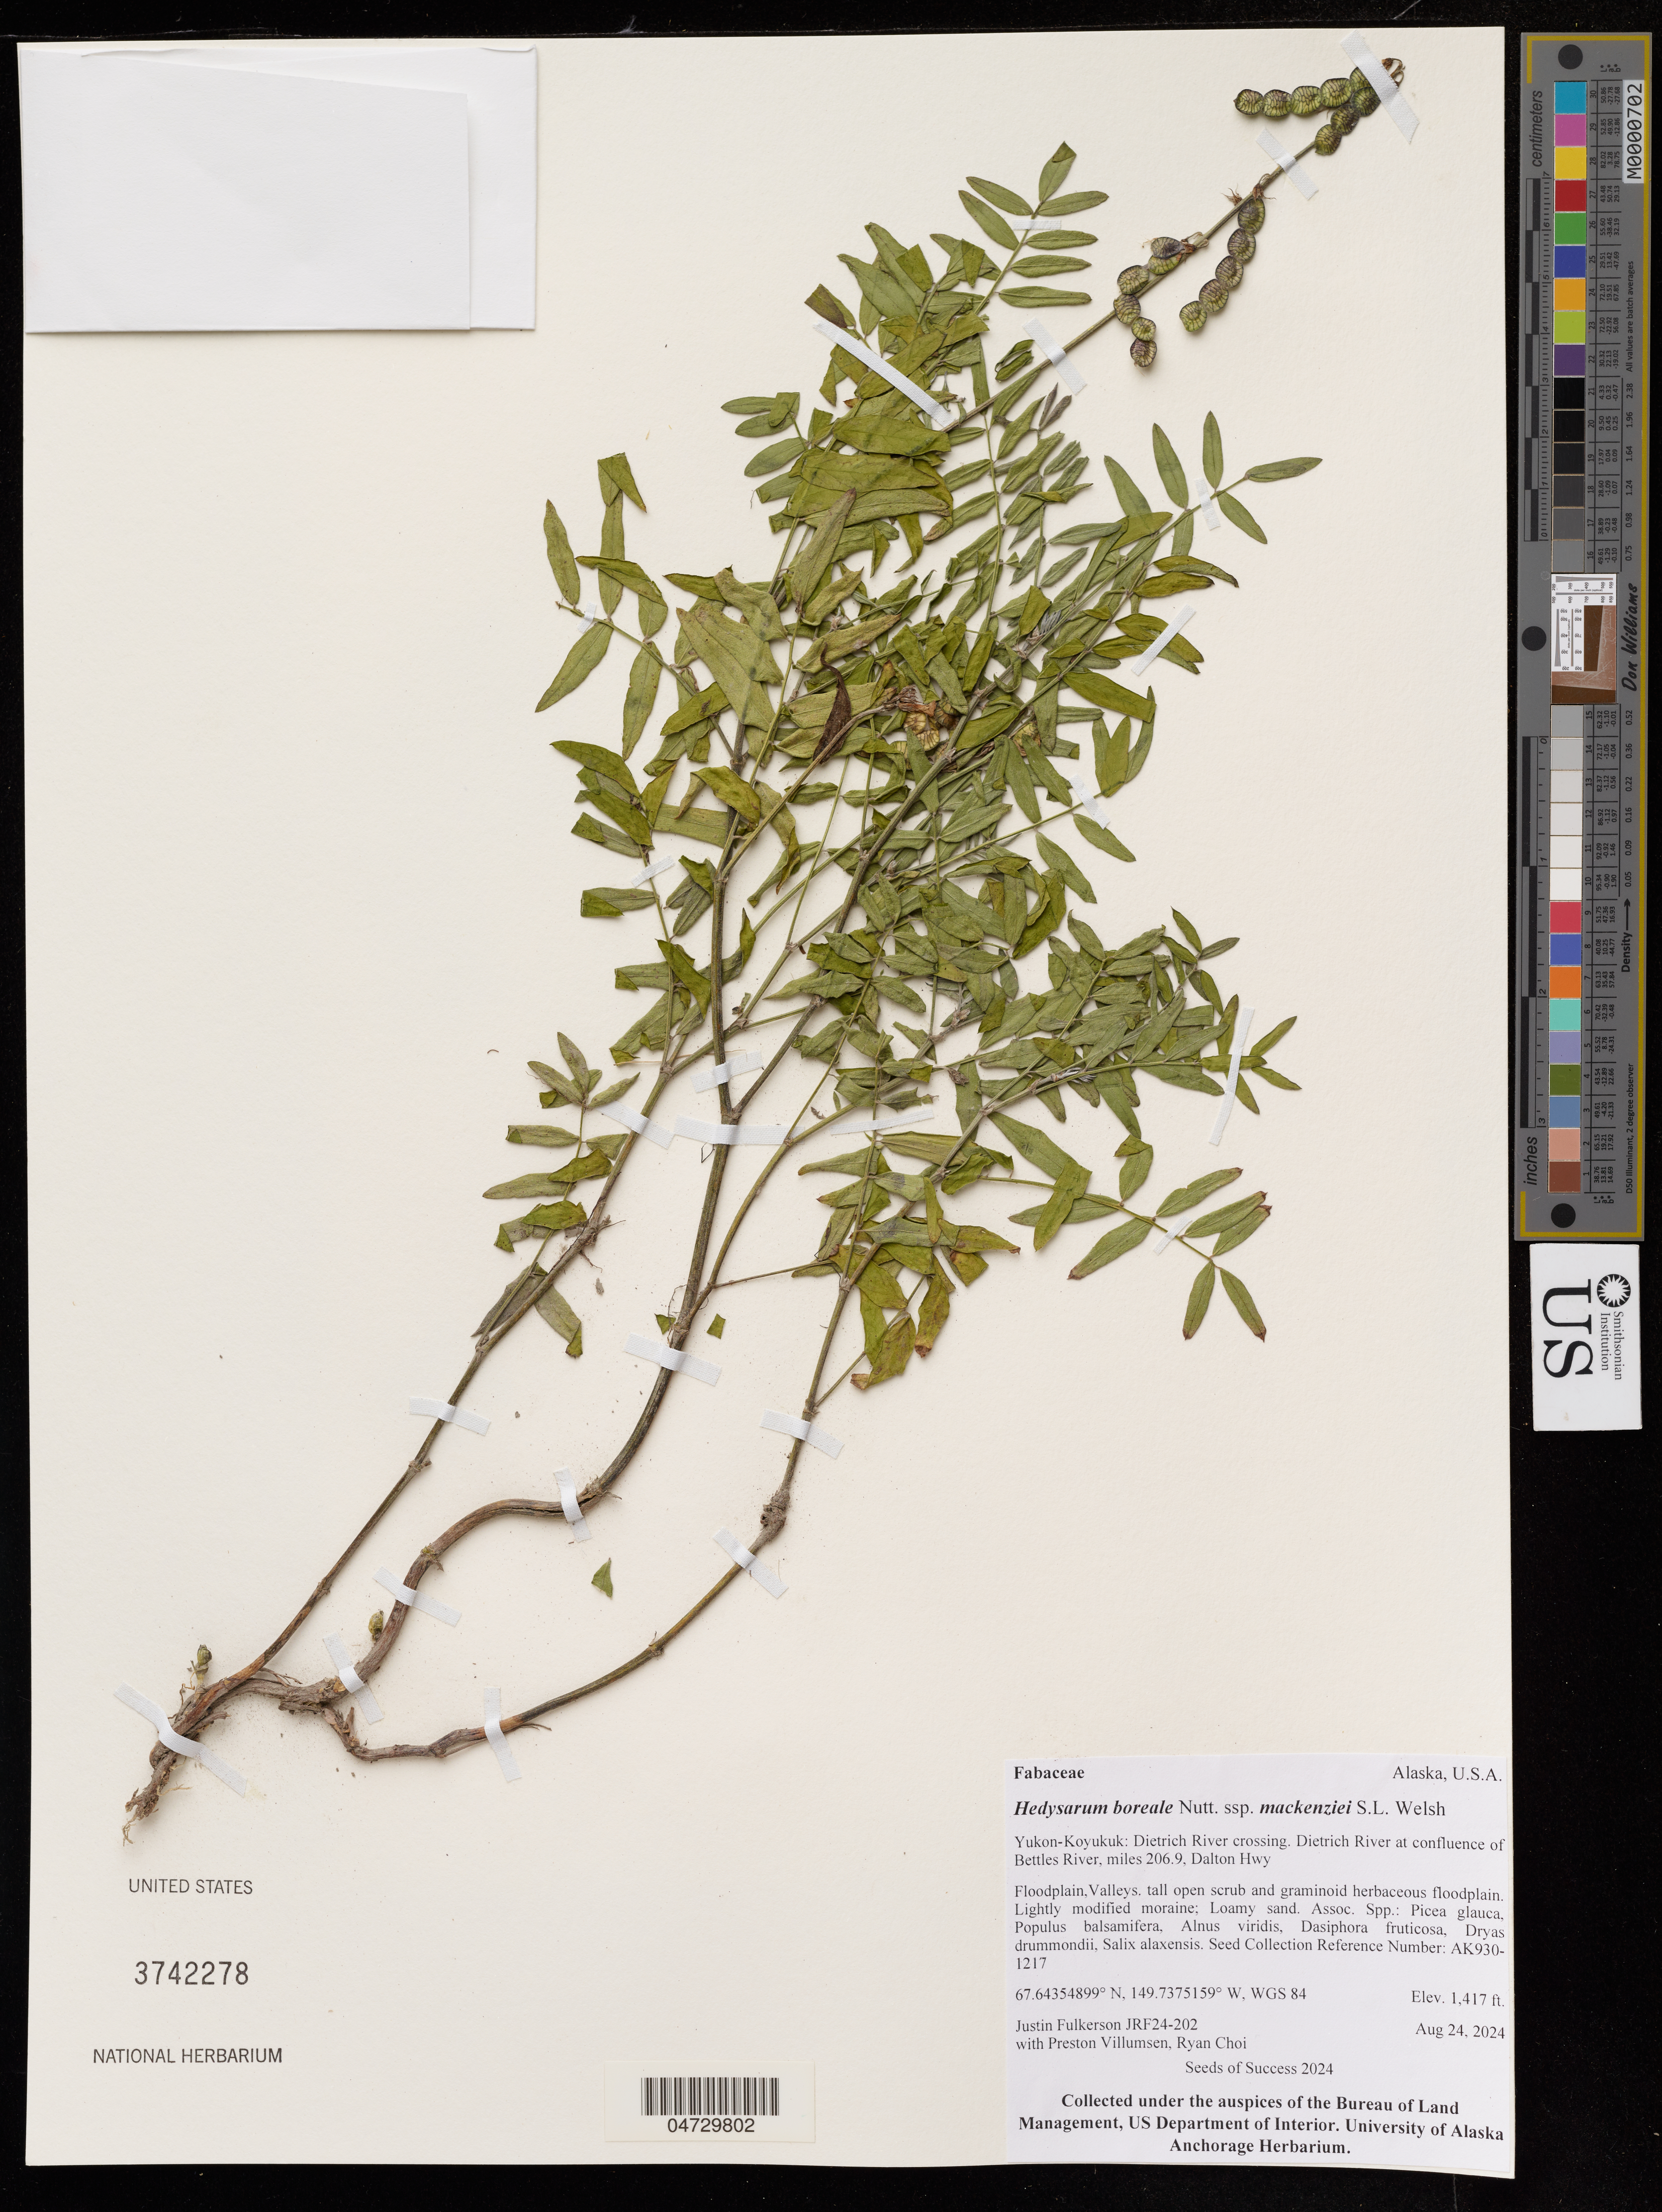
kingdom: Plantae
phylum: Tracheophyta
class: Magnoliopsida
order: Fabales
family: Fabaceae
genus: Hedysarum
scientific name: Hedysarum boreale subsp. mackenziei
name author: (Richardson) S.L. Welsh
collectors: J. Fulkerson, P. Villumsen & R. Choi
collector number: JRF24-202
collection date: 2024-08-24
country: United States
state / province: Alaska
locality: Yukon-Koyukuk: Dietrich River crossing. Dietrich River at confluence of Bettles River, miles 206.9, Dalton Hwy. WGS 84.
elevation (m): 432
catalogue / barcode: US 3742278